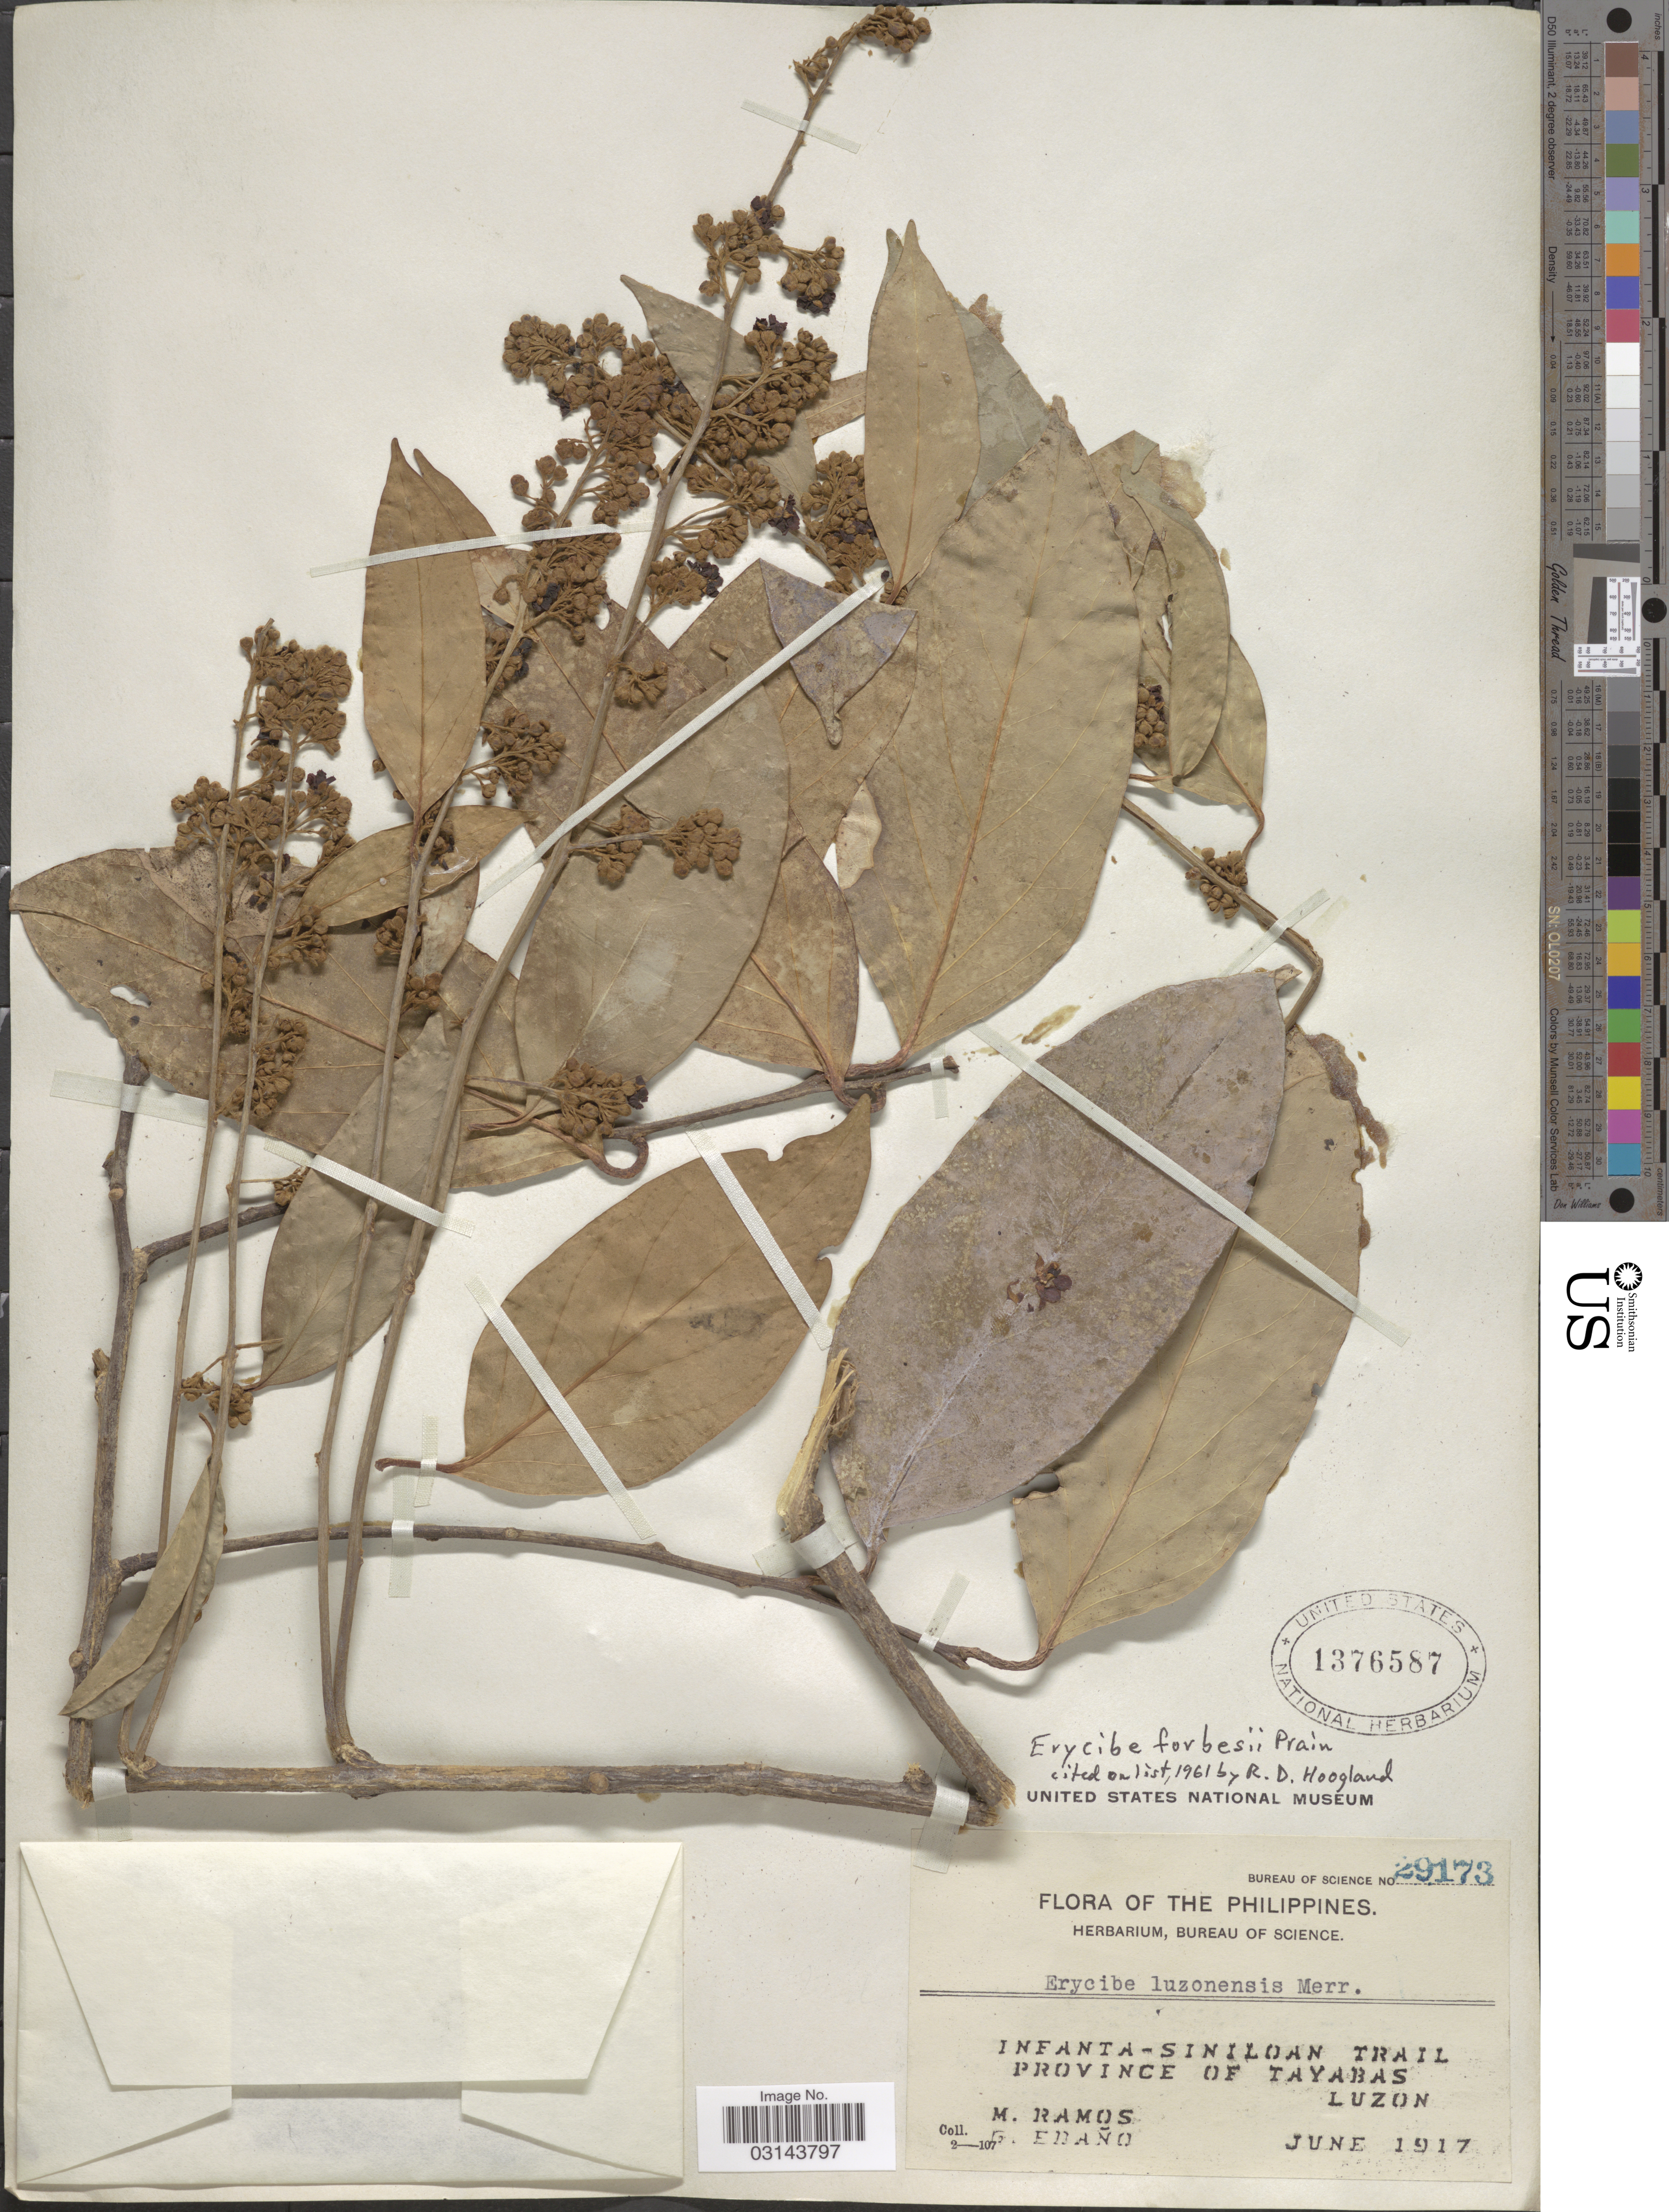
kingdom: Plantae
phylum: Tracheophyta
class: Magnoliopsida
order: Solanales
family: Convolvulaceae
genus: Erycibe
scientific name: Erycibe forbesii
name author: Prain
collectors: M. Ramos & G. Edaño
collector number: Bureau of Science 29173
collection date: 1917-06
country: Philippines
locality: Infanta-Siniloan Trail. Province of Tayabas Luzon.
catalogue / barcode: US 1376587